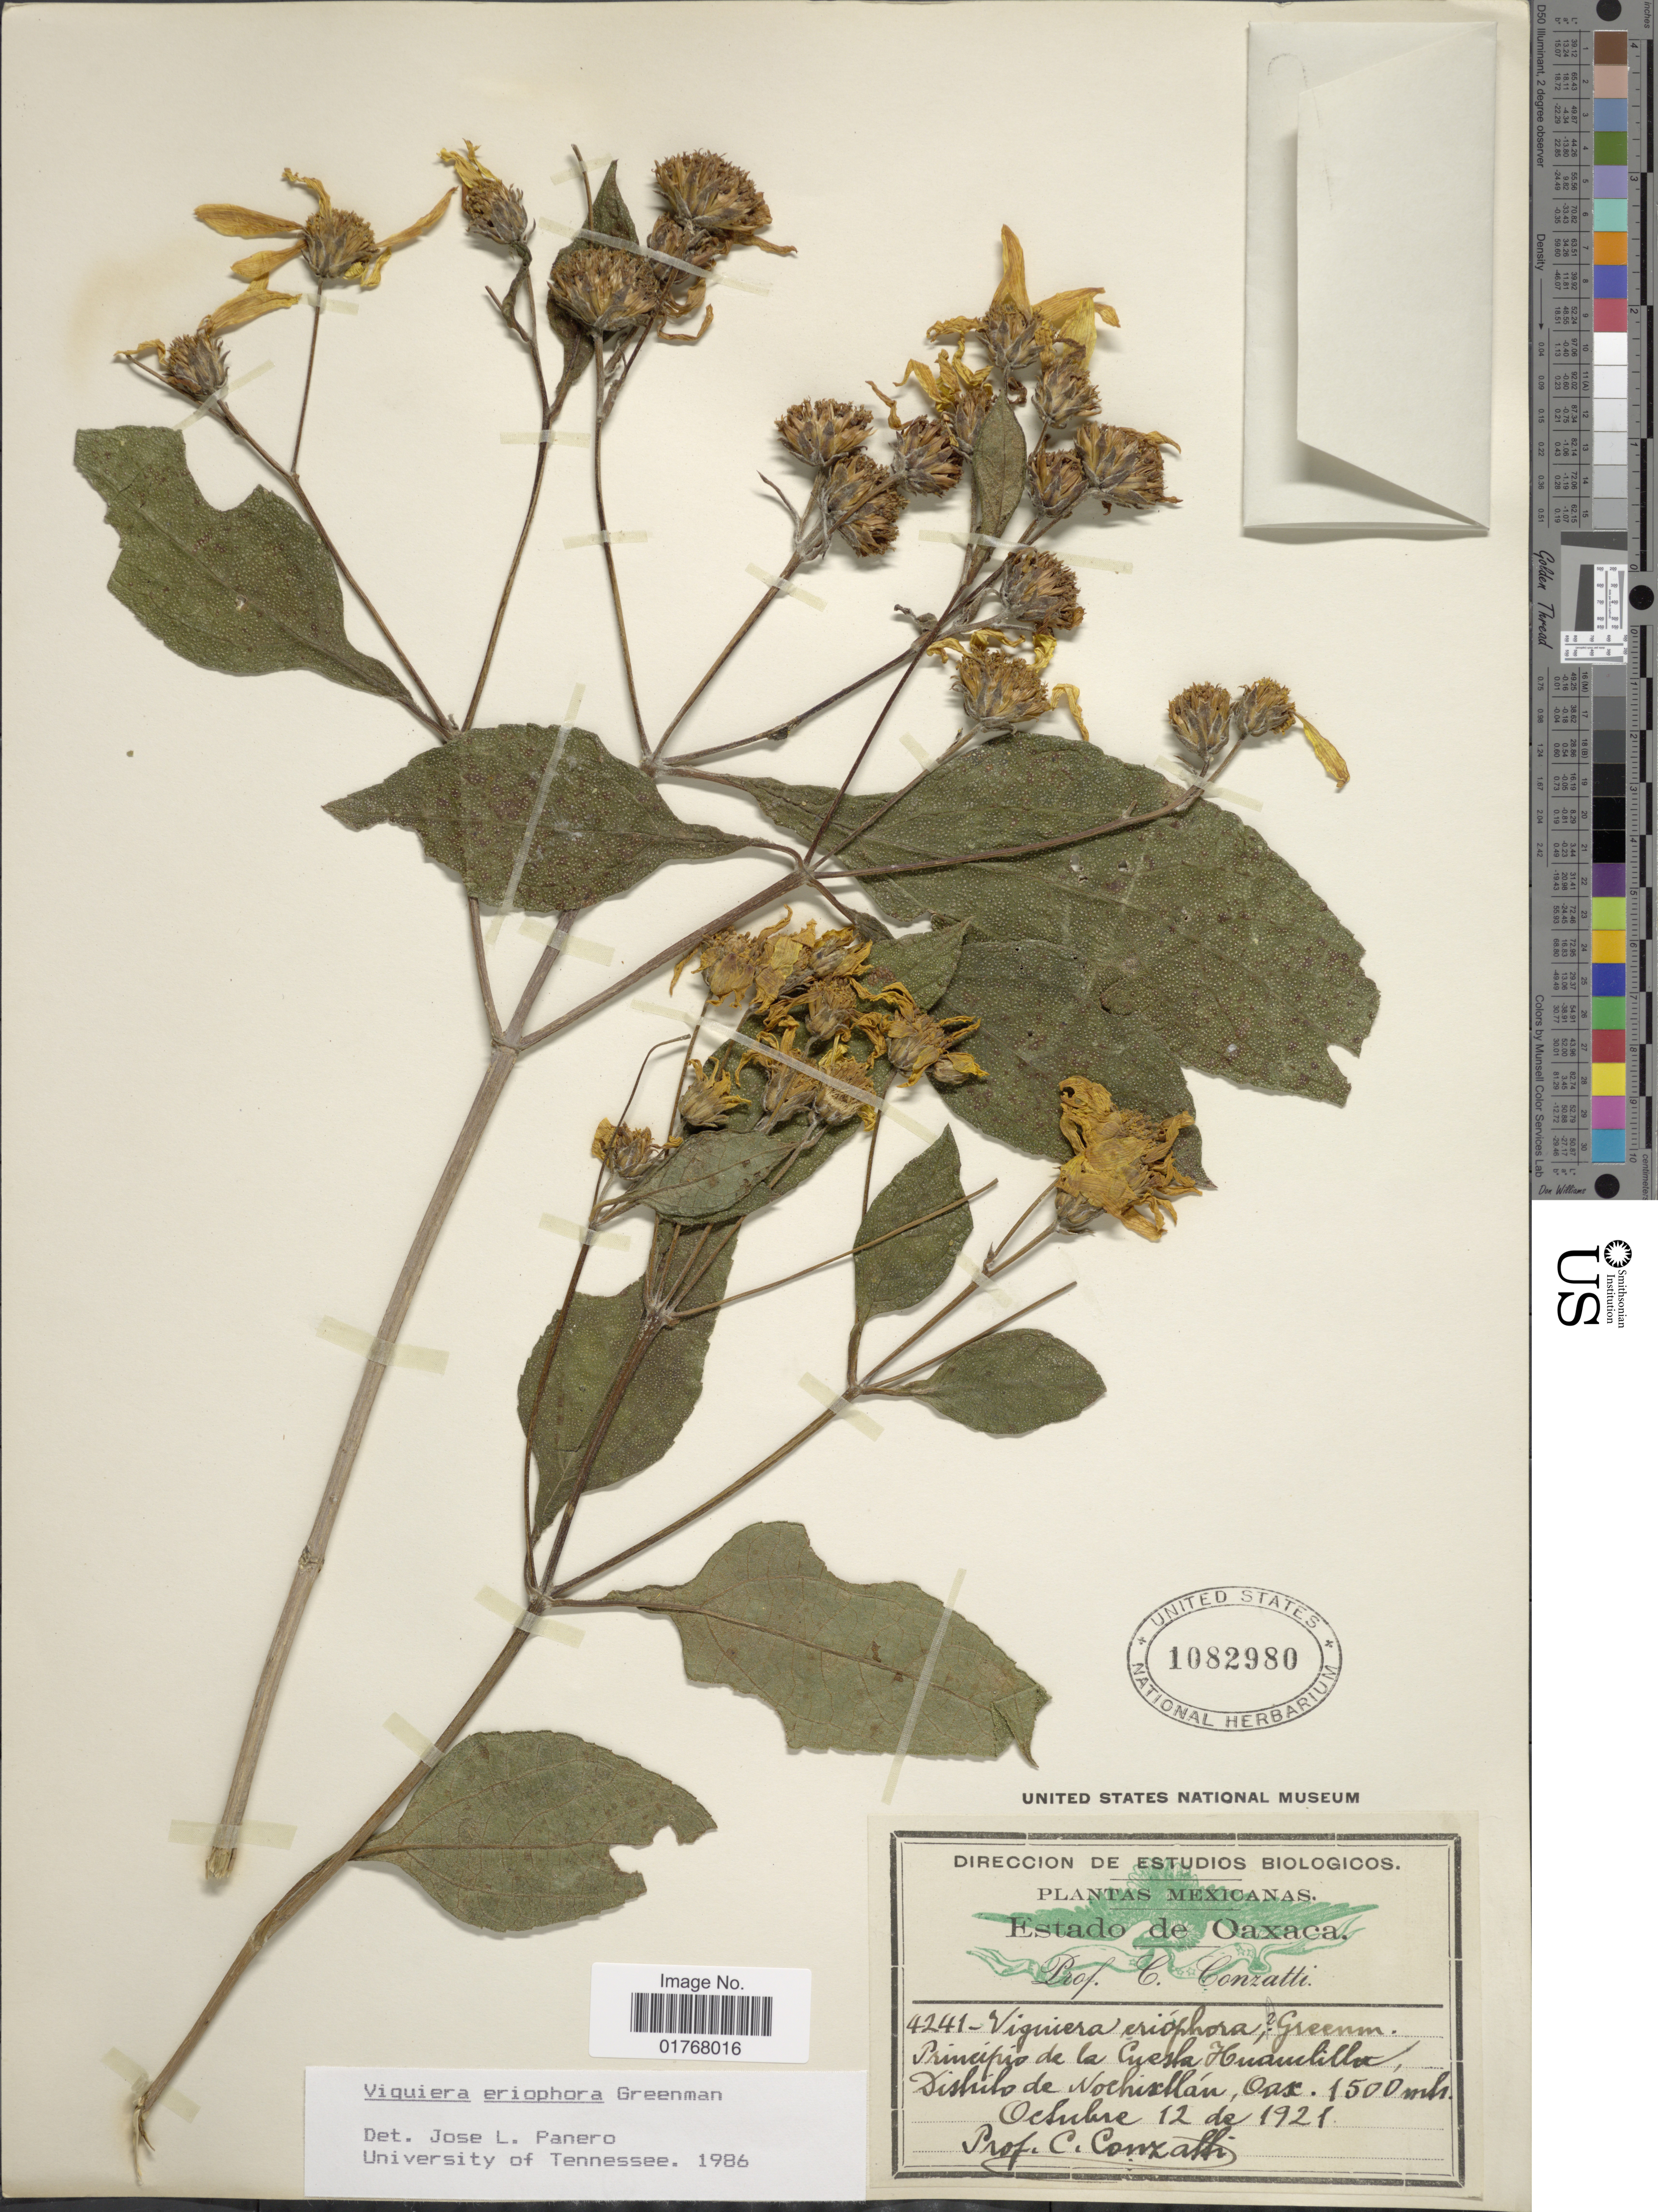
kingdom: Plantae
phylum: Tracheophyta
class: Magnoliopsida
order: Asterales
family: Asteraceae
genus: Viguiera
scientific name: Viguiera eriophora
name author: Greenm.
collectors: C. Conzatti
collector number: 4241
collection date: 1921-10-12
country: Mexico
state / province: Oaxaca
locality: Principio de la Cuesta Huamlilla, Distrito de Nochixtlán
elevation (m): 1500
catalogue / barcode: US 1082980